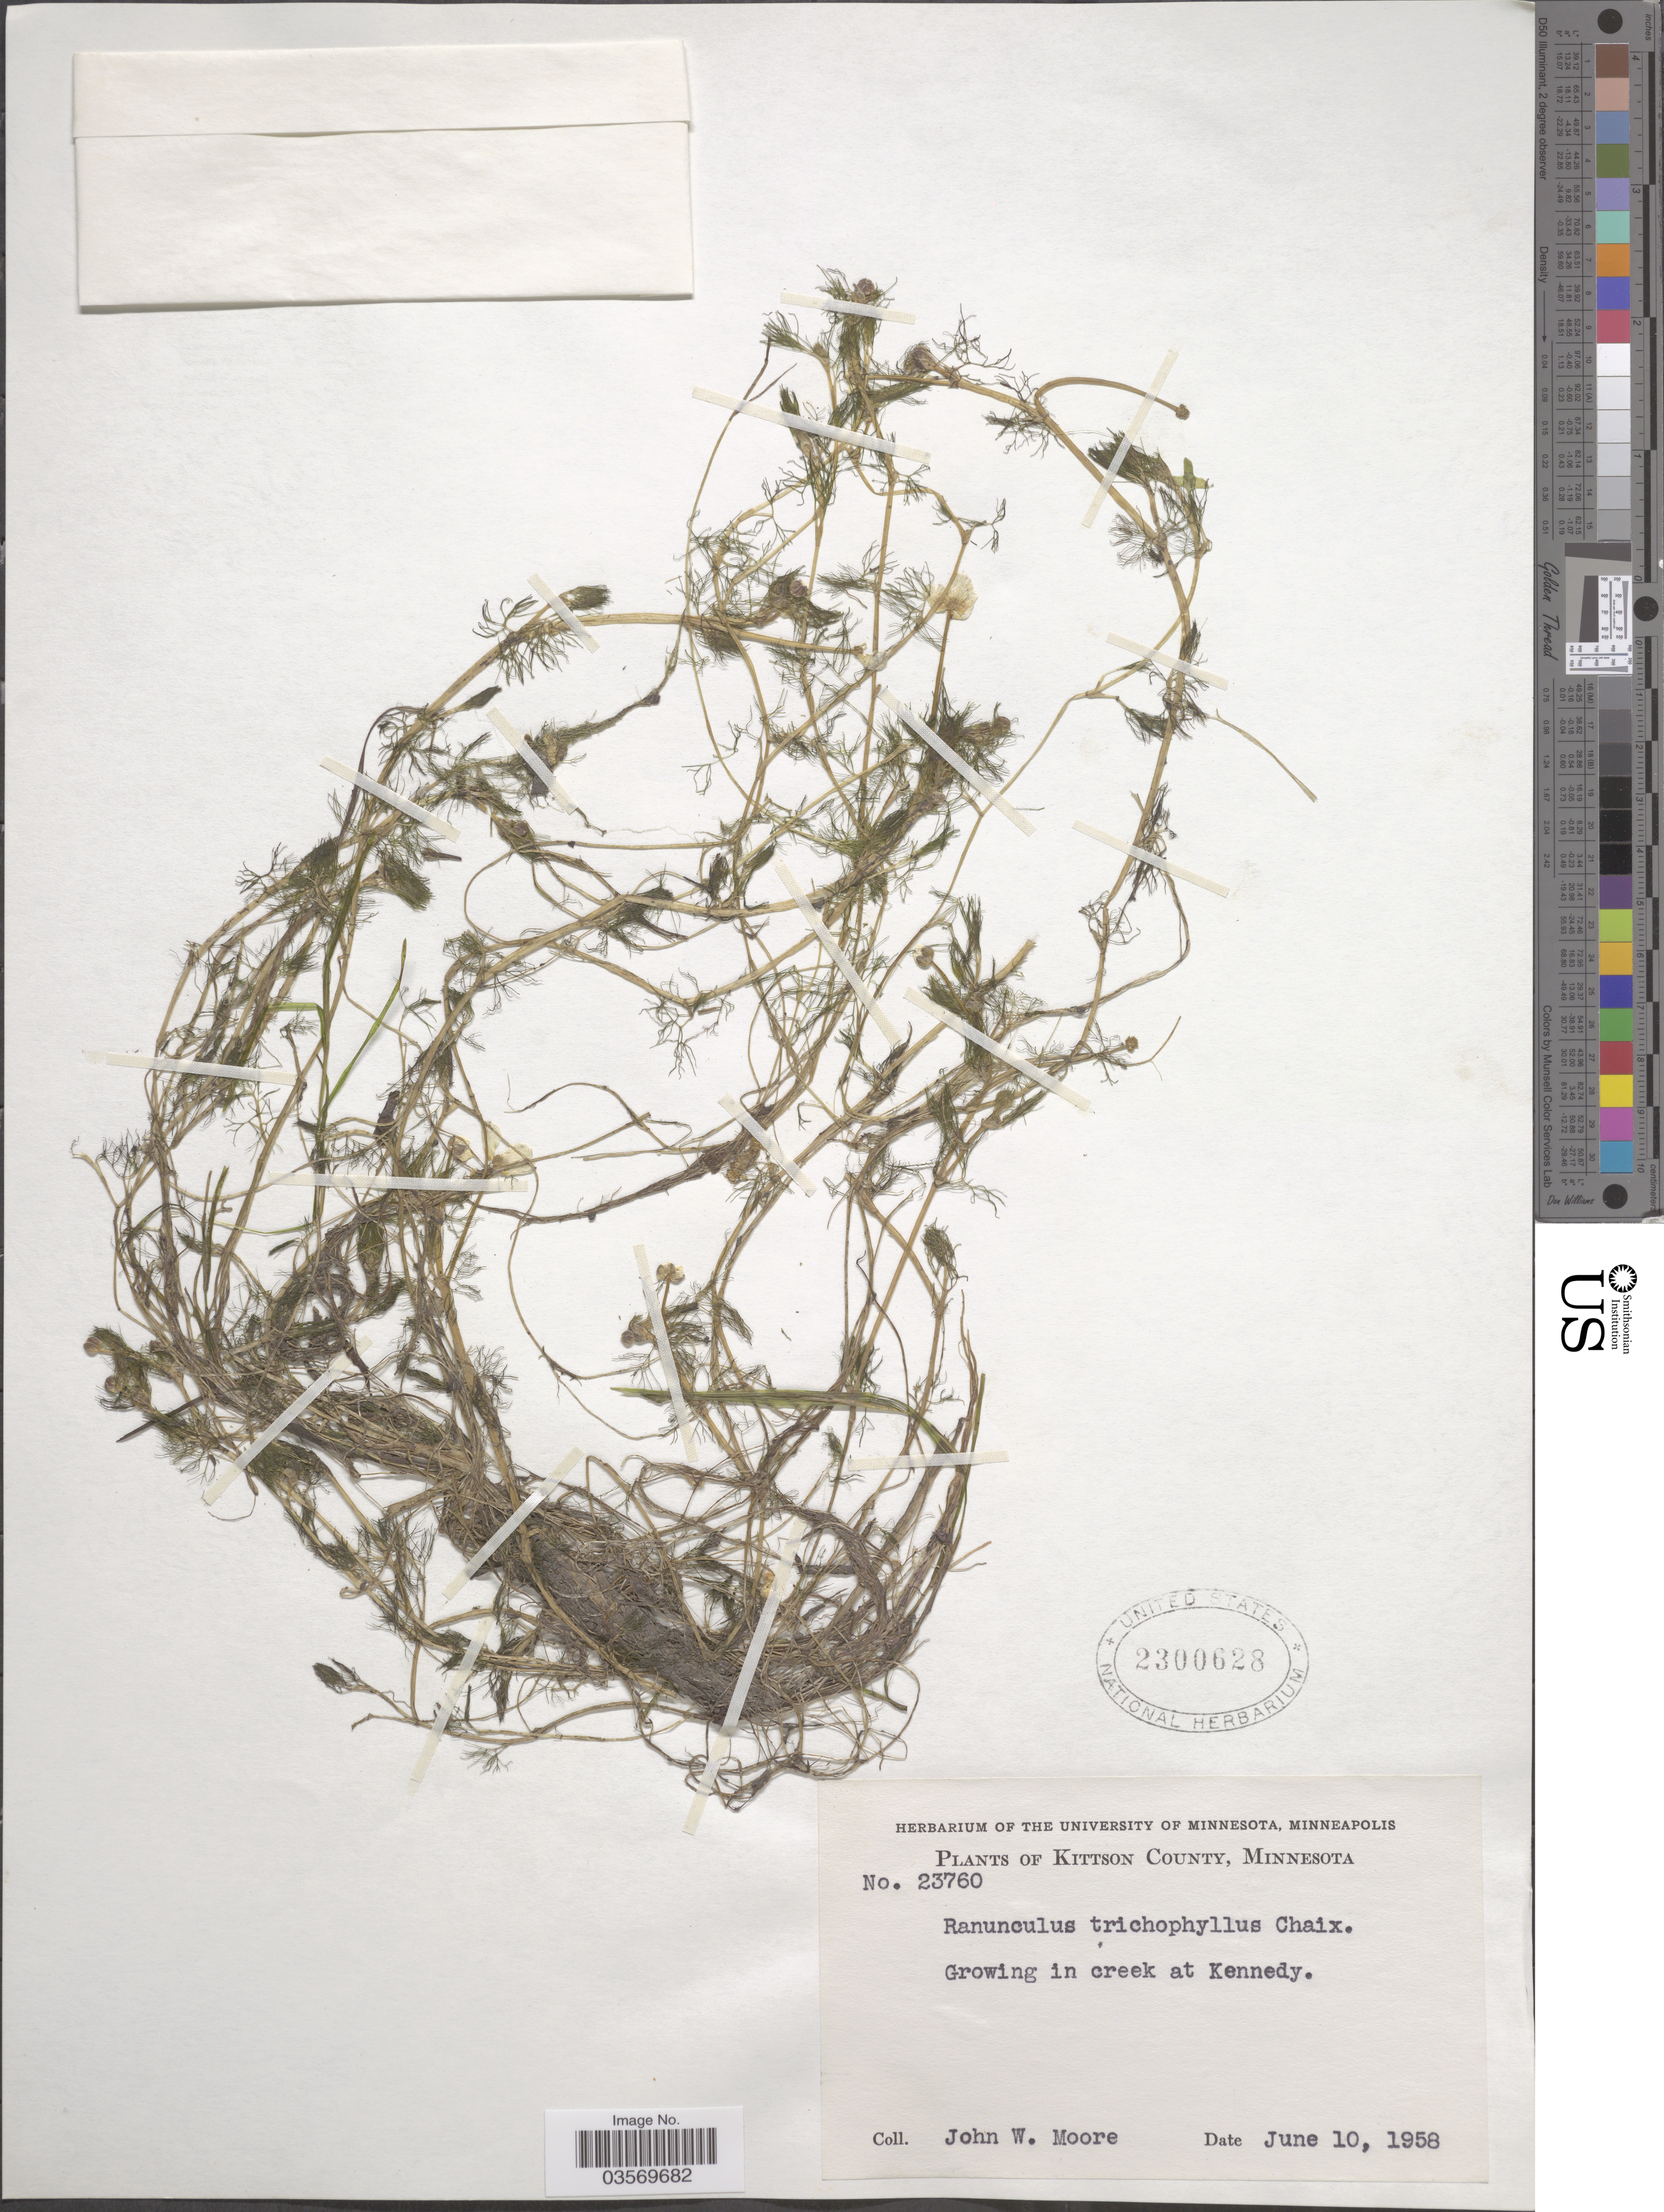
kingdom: Plantae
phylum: Tracheophyta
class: Magnoliopsida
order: Ranunculales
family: Ranunculaceae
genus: Ranunculus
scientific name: Ranunculus trichophyllus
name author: Chaix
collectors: J. Moore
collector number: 23760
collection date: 1958-06-10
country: United States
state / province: Minnesota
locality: Kittson County. Growing in creek at Kennedy.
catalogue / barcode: US 2300628